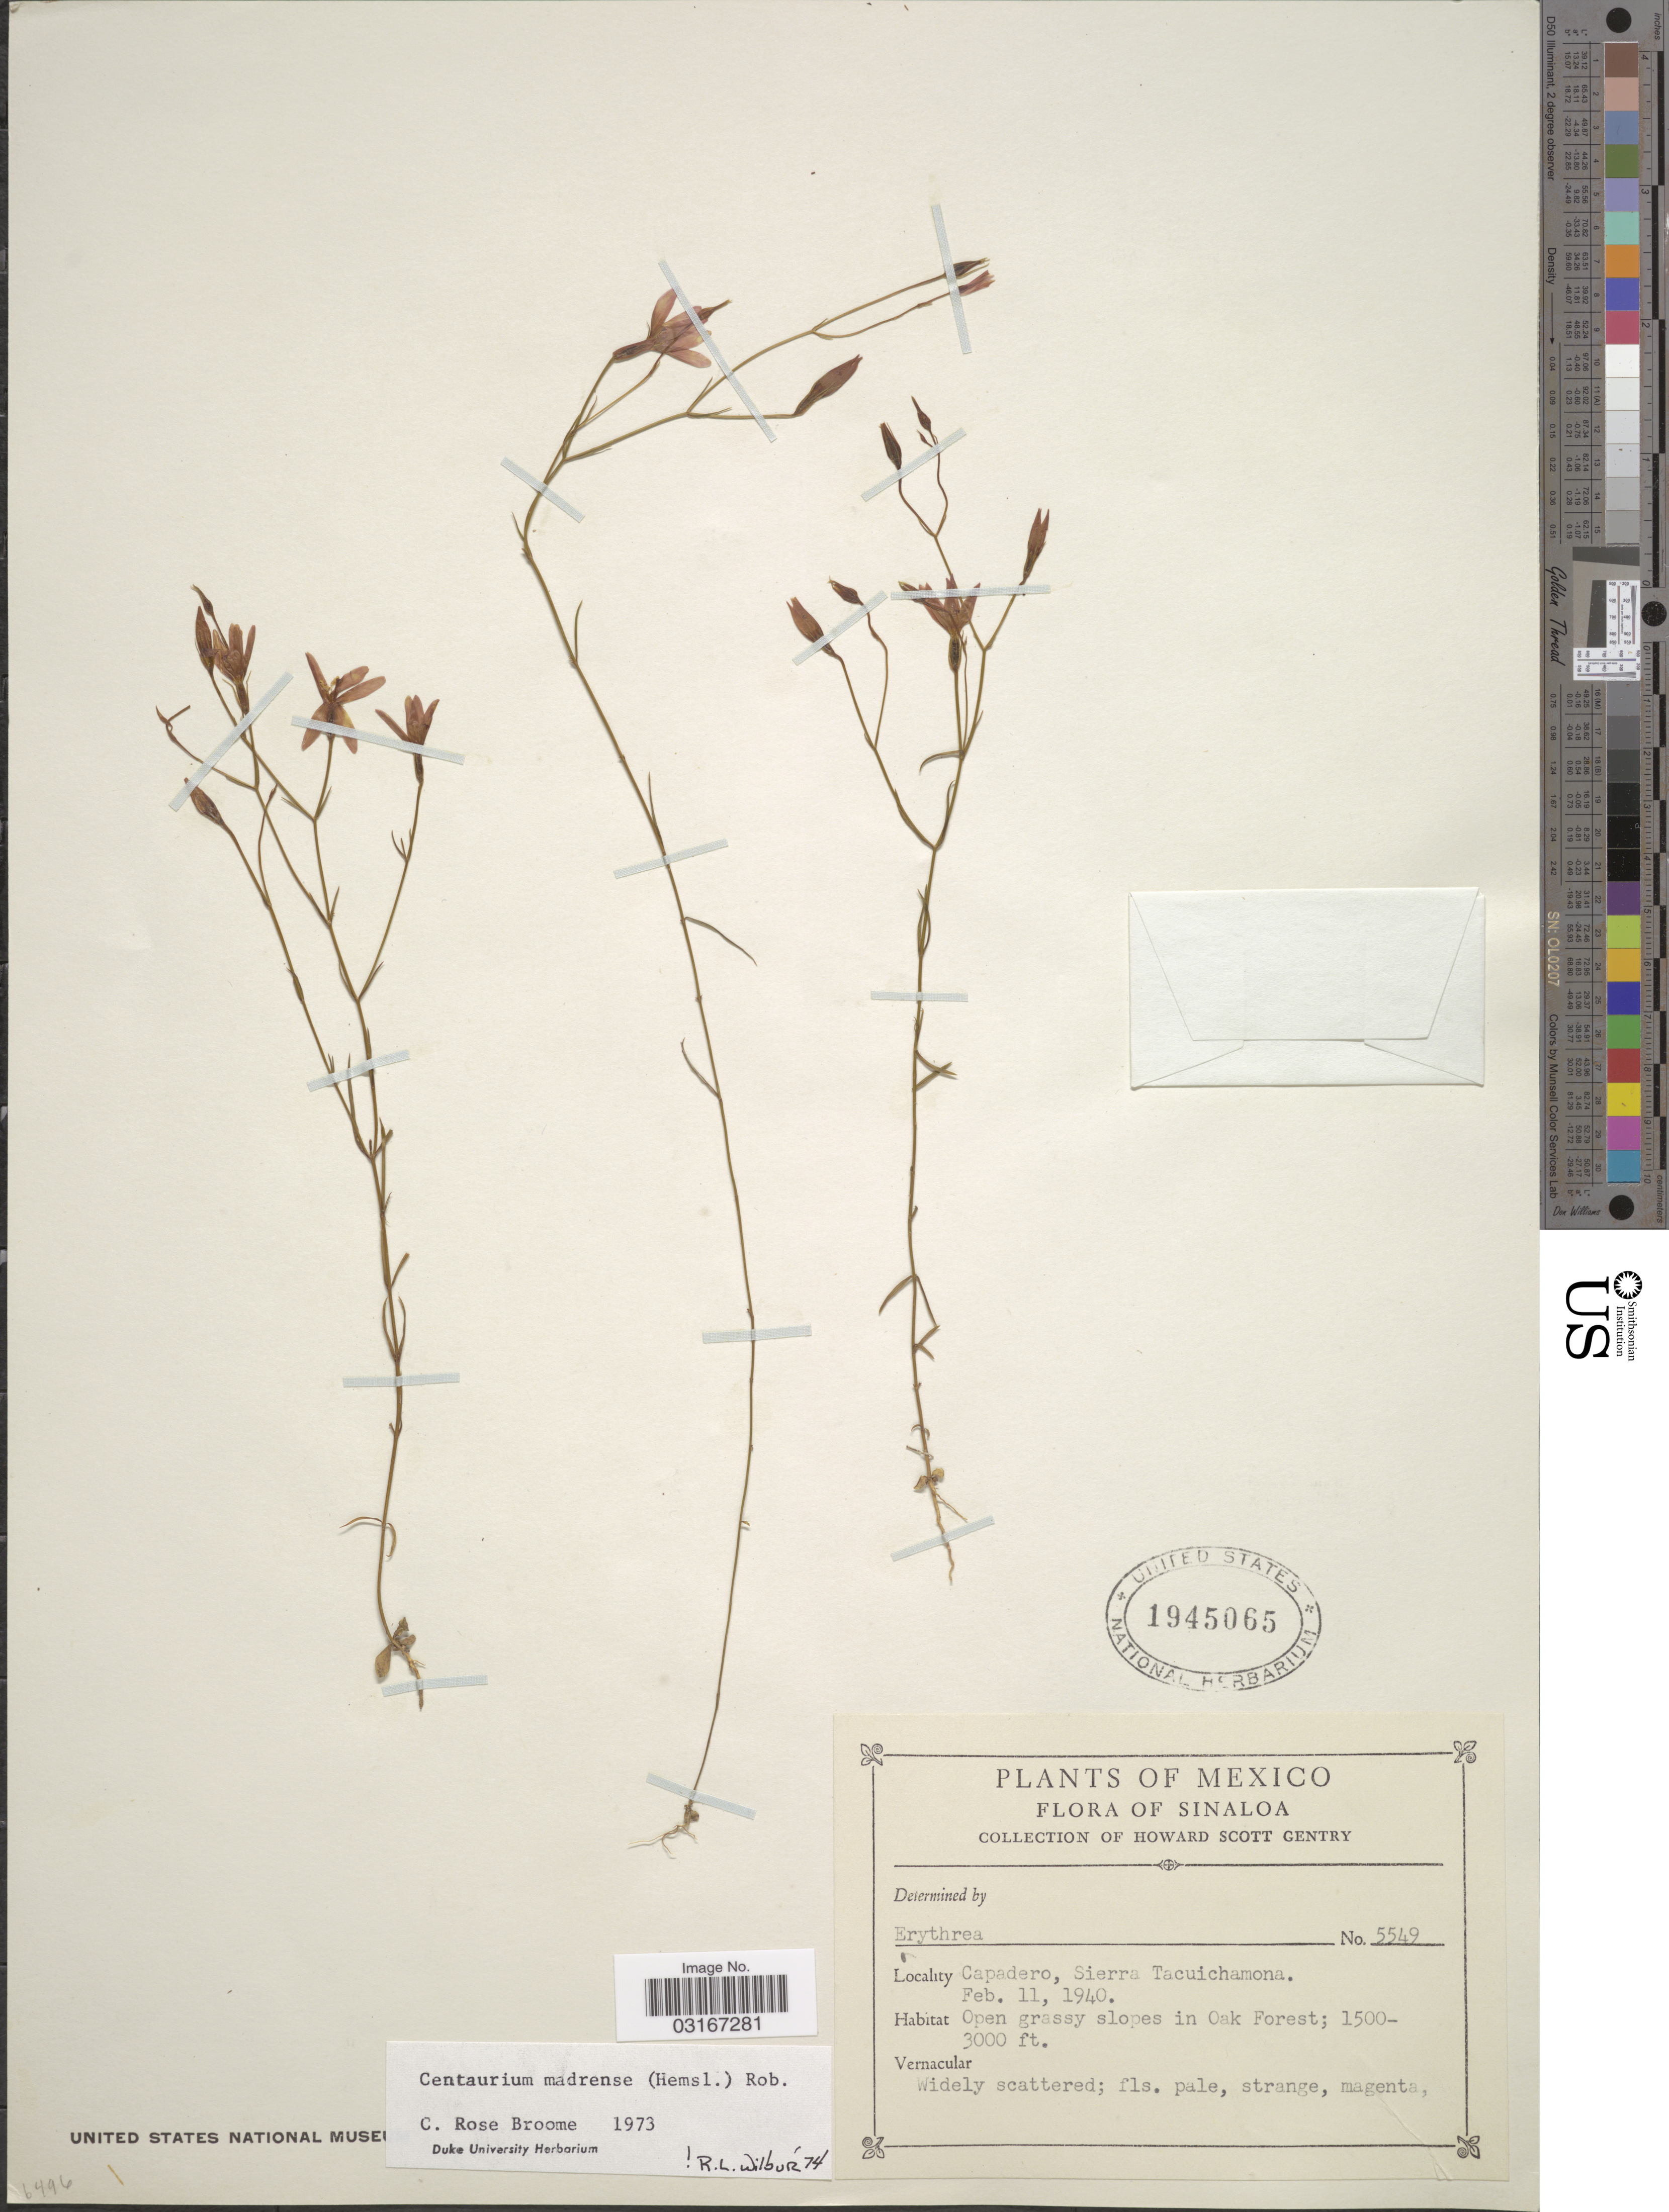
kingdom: Plantae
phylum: Tracheophyta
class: Magnoliopsida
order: Gentianales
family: Gentianaceae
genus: Centaurium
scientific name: Centaurium madrense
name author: (Hemsl.) B.L. Rob.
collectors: H. S. Gentry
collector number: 5549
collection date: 1940-02-11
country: Mexico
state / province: Sinaloa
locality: Capadero, Sierra Tacuichamona.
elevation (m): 457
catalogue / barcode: US 1945065